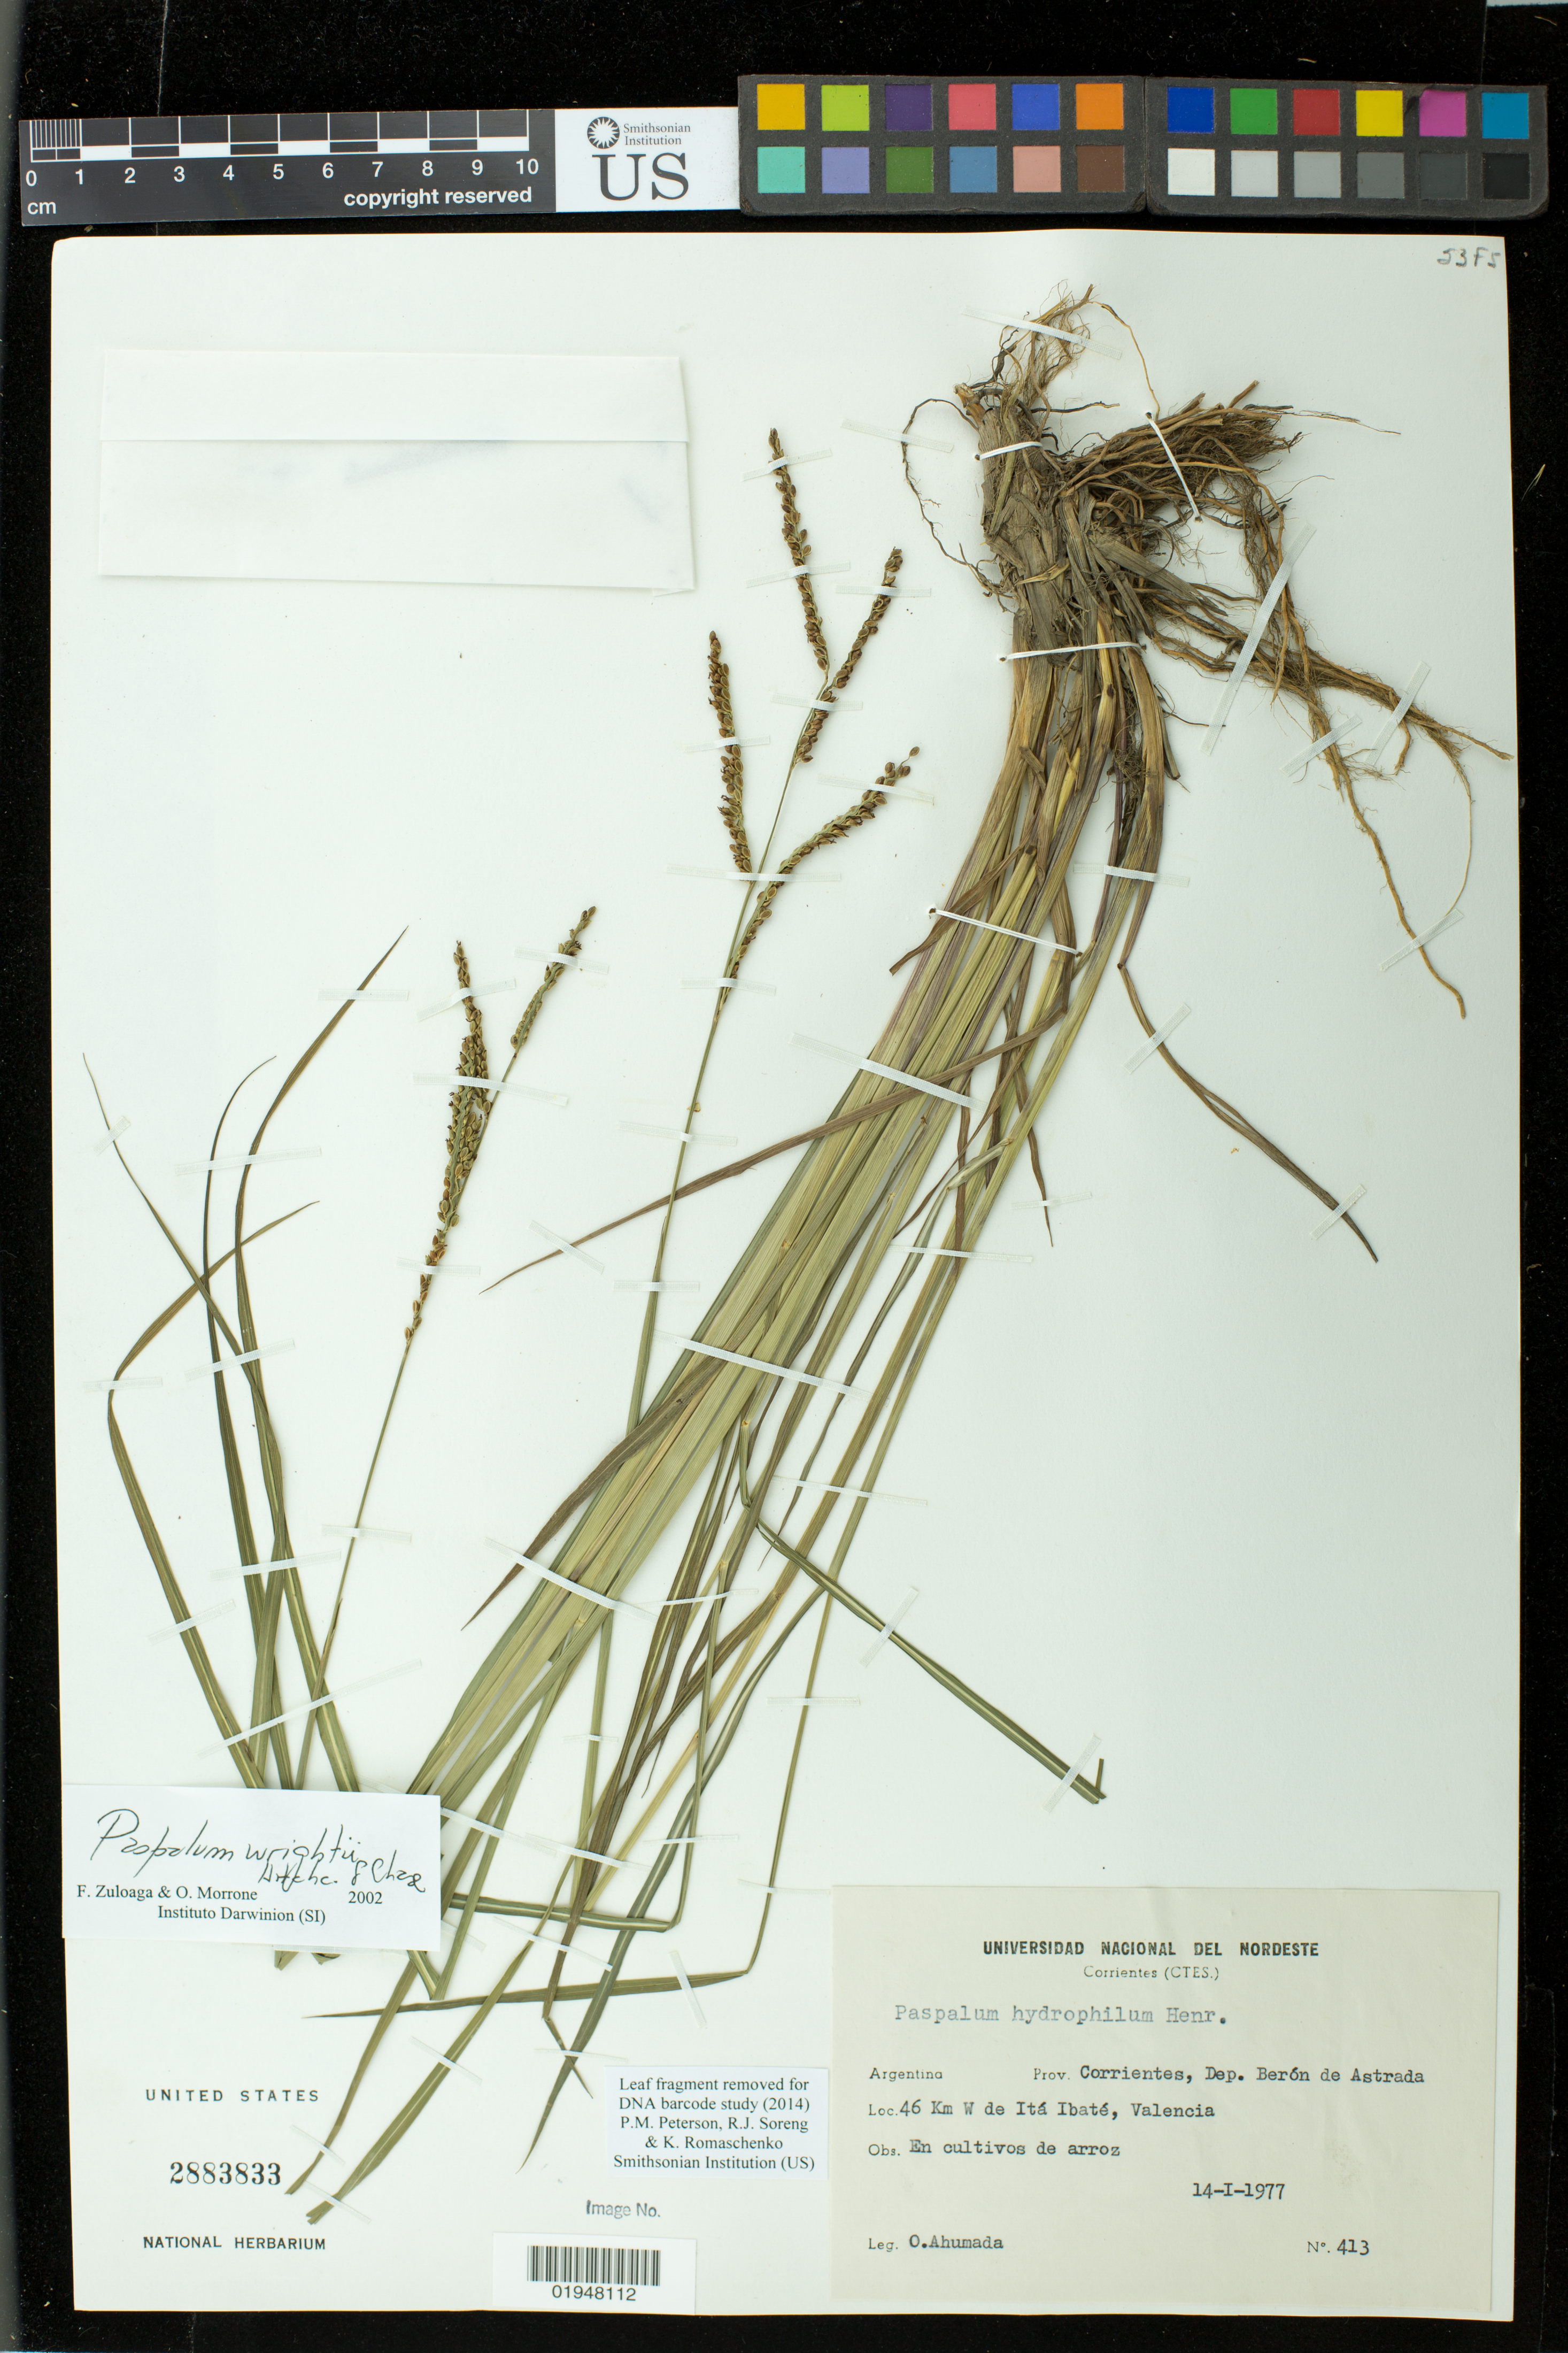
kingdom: Plantae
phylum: Tracheophyta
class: Liliopsida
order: Poales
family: Poaceae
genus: Paspalum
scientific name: Paspalum wrightii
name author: Hitchc. & Chase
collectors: O. Ahumada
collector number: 413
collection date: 1977-01-14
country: Argentina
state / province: Corrientes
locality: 46 Km W de Itá Ibaté, Valencia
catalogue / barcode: US 2883833